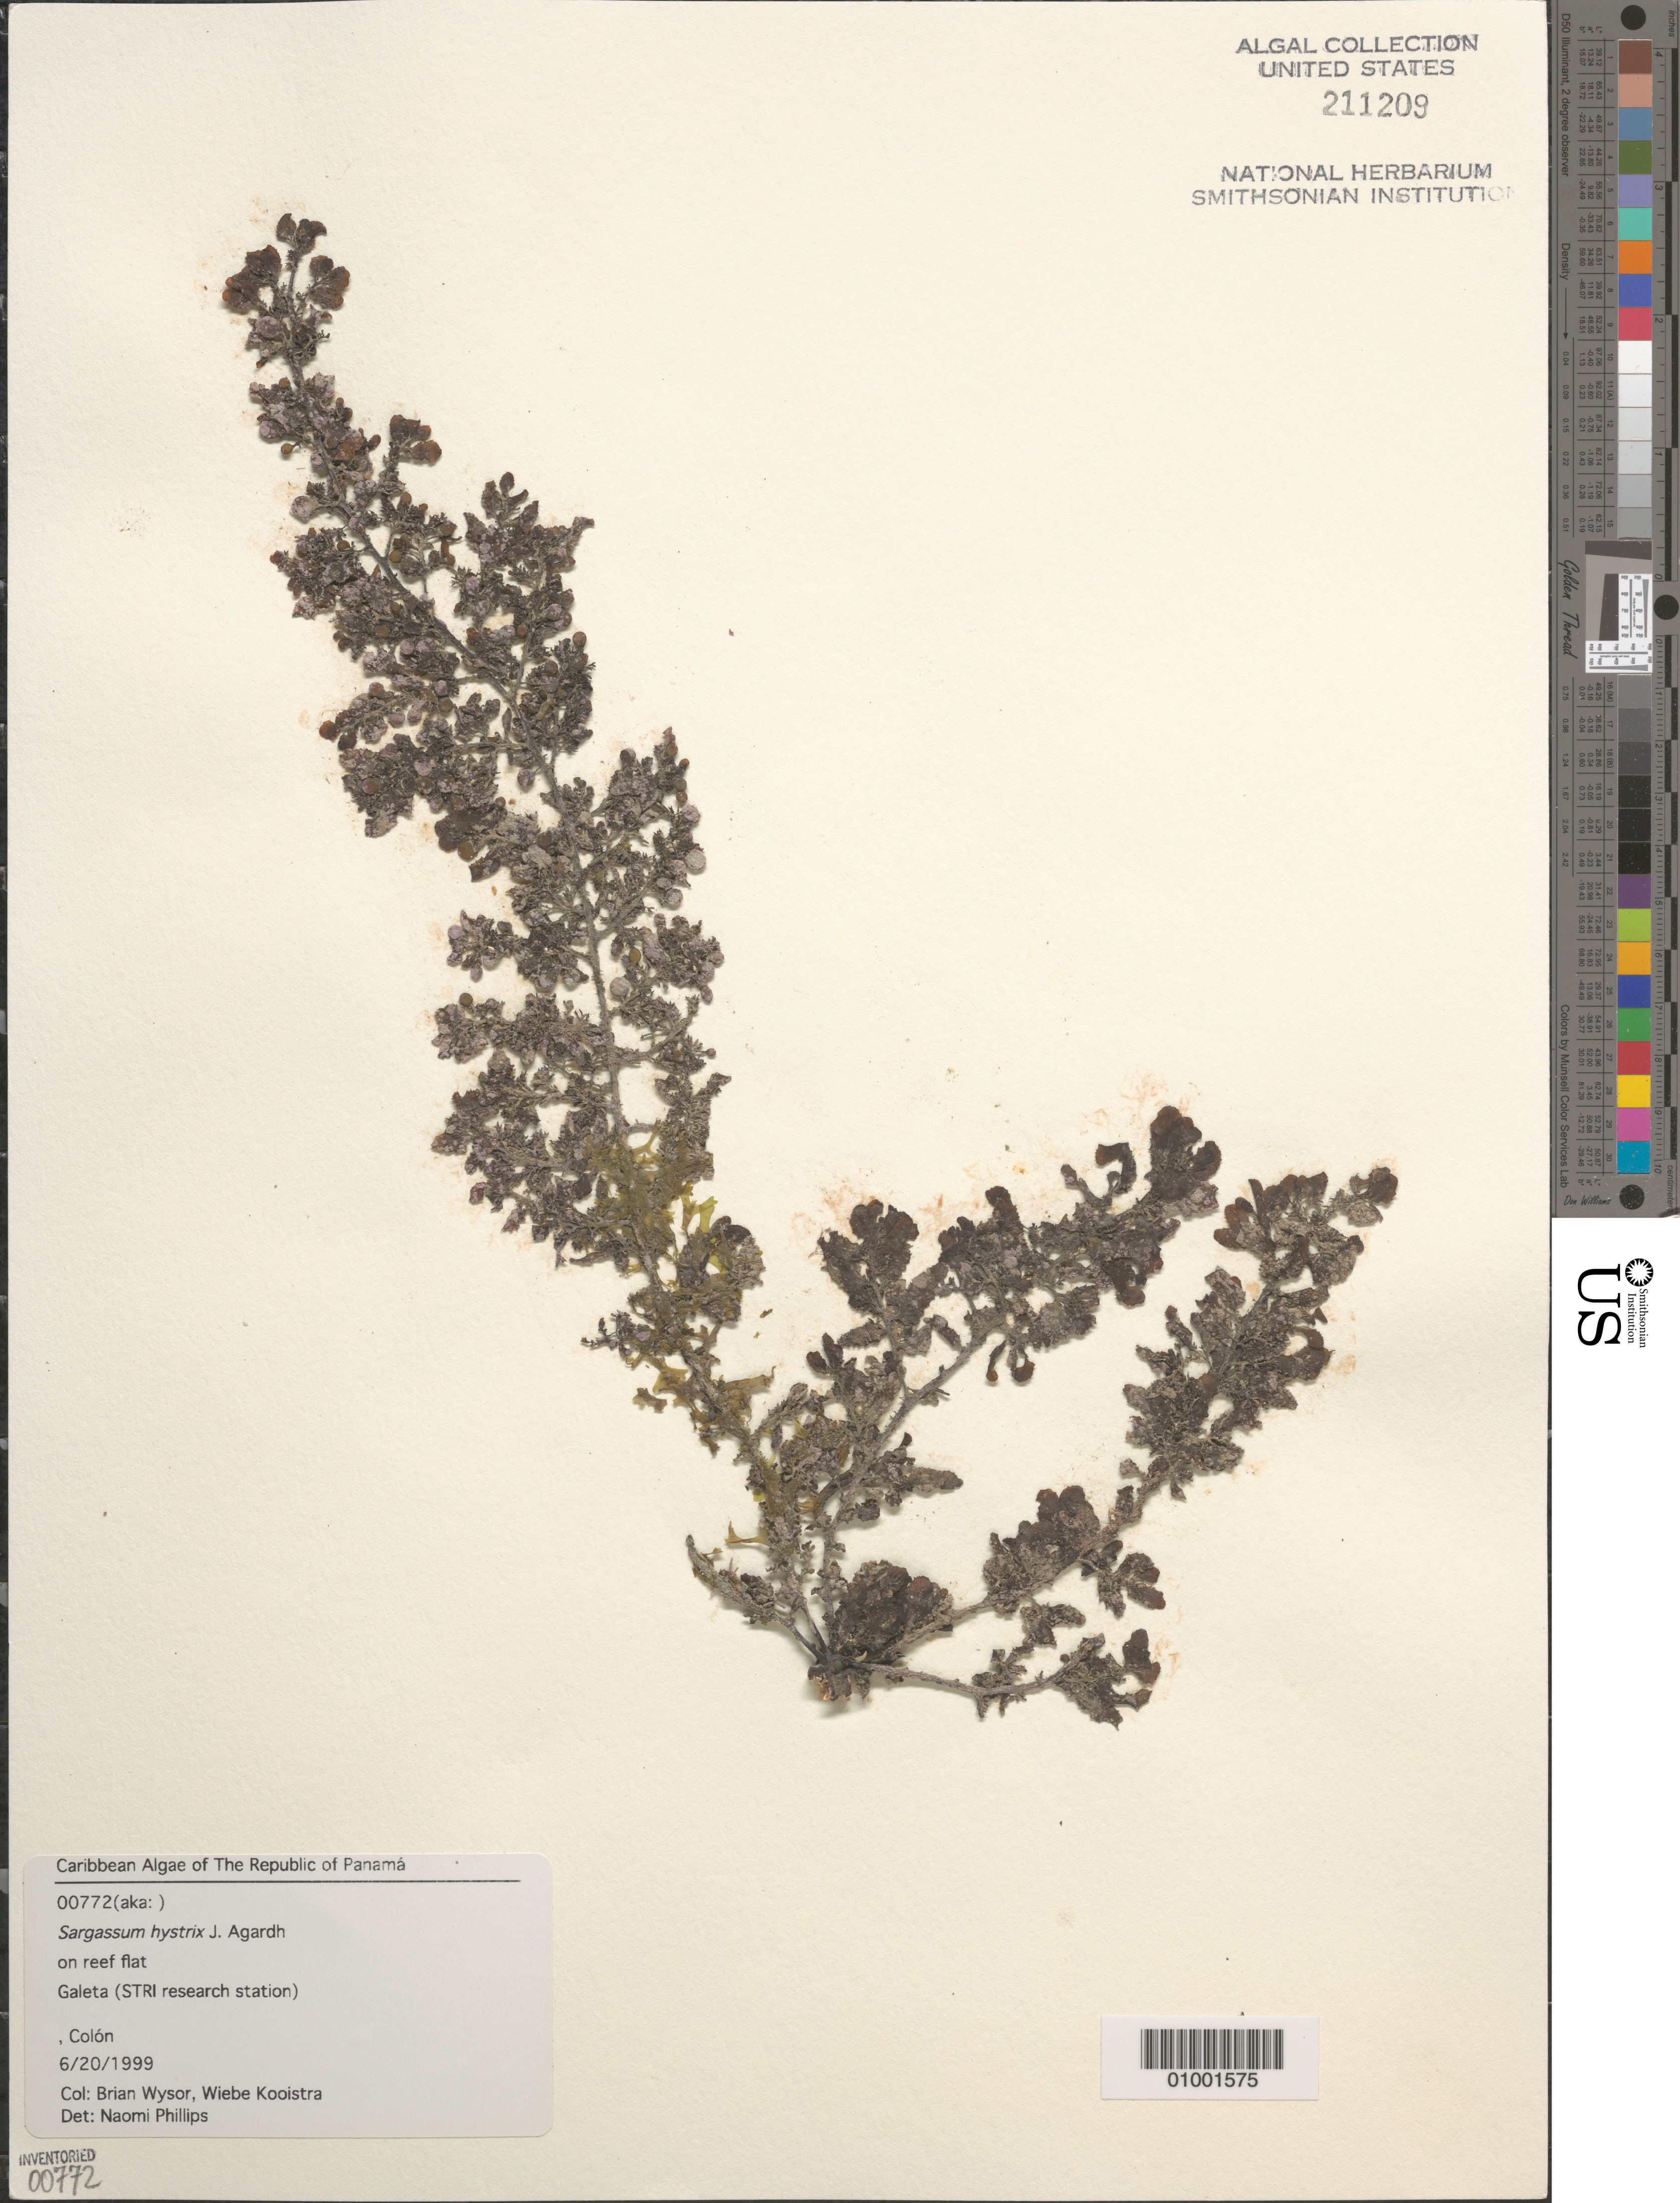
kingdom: Chromista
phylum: Ochrophyta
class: Phaeophyceae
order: Fucales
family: Sargassaceae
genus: Sargassum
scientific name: Sargassum hystrix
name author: J. Agardh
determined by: Phillips, N.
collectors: B. Wysor & W. Kooistra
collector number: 00772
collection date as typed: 20 Jun 1999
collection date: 1999-06-20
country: Panama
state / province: Colón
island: Galeta Island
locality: STRI (Smithsonian Tropical Research Institute) research station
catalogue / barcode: US 211209